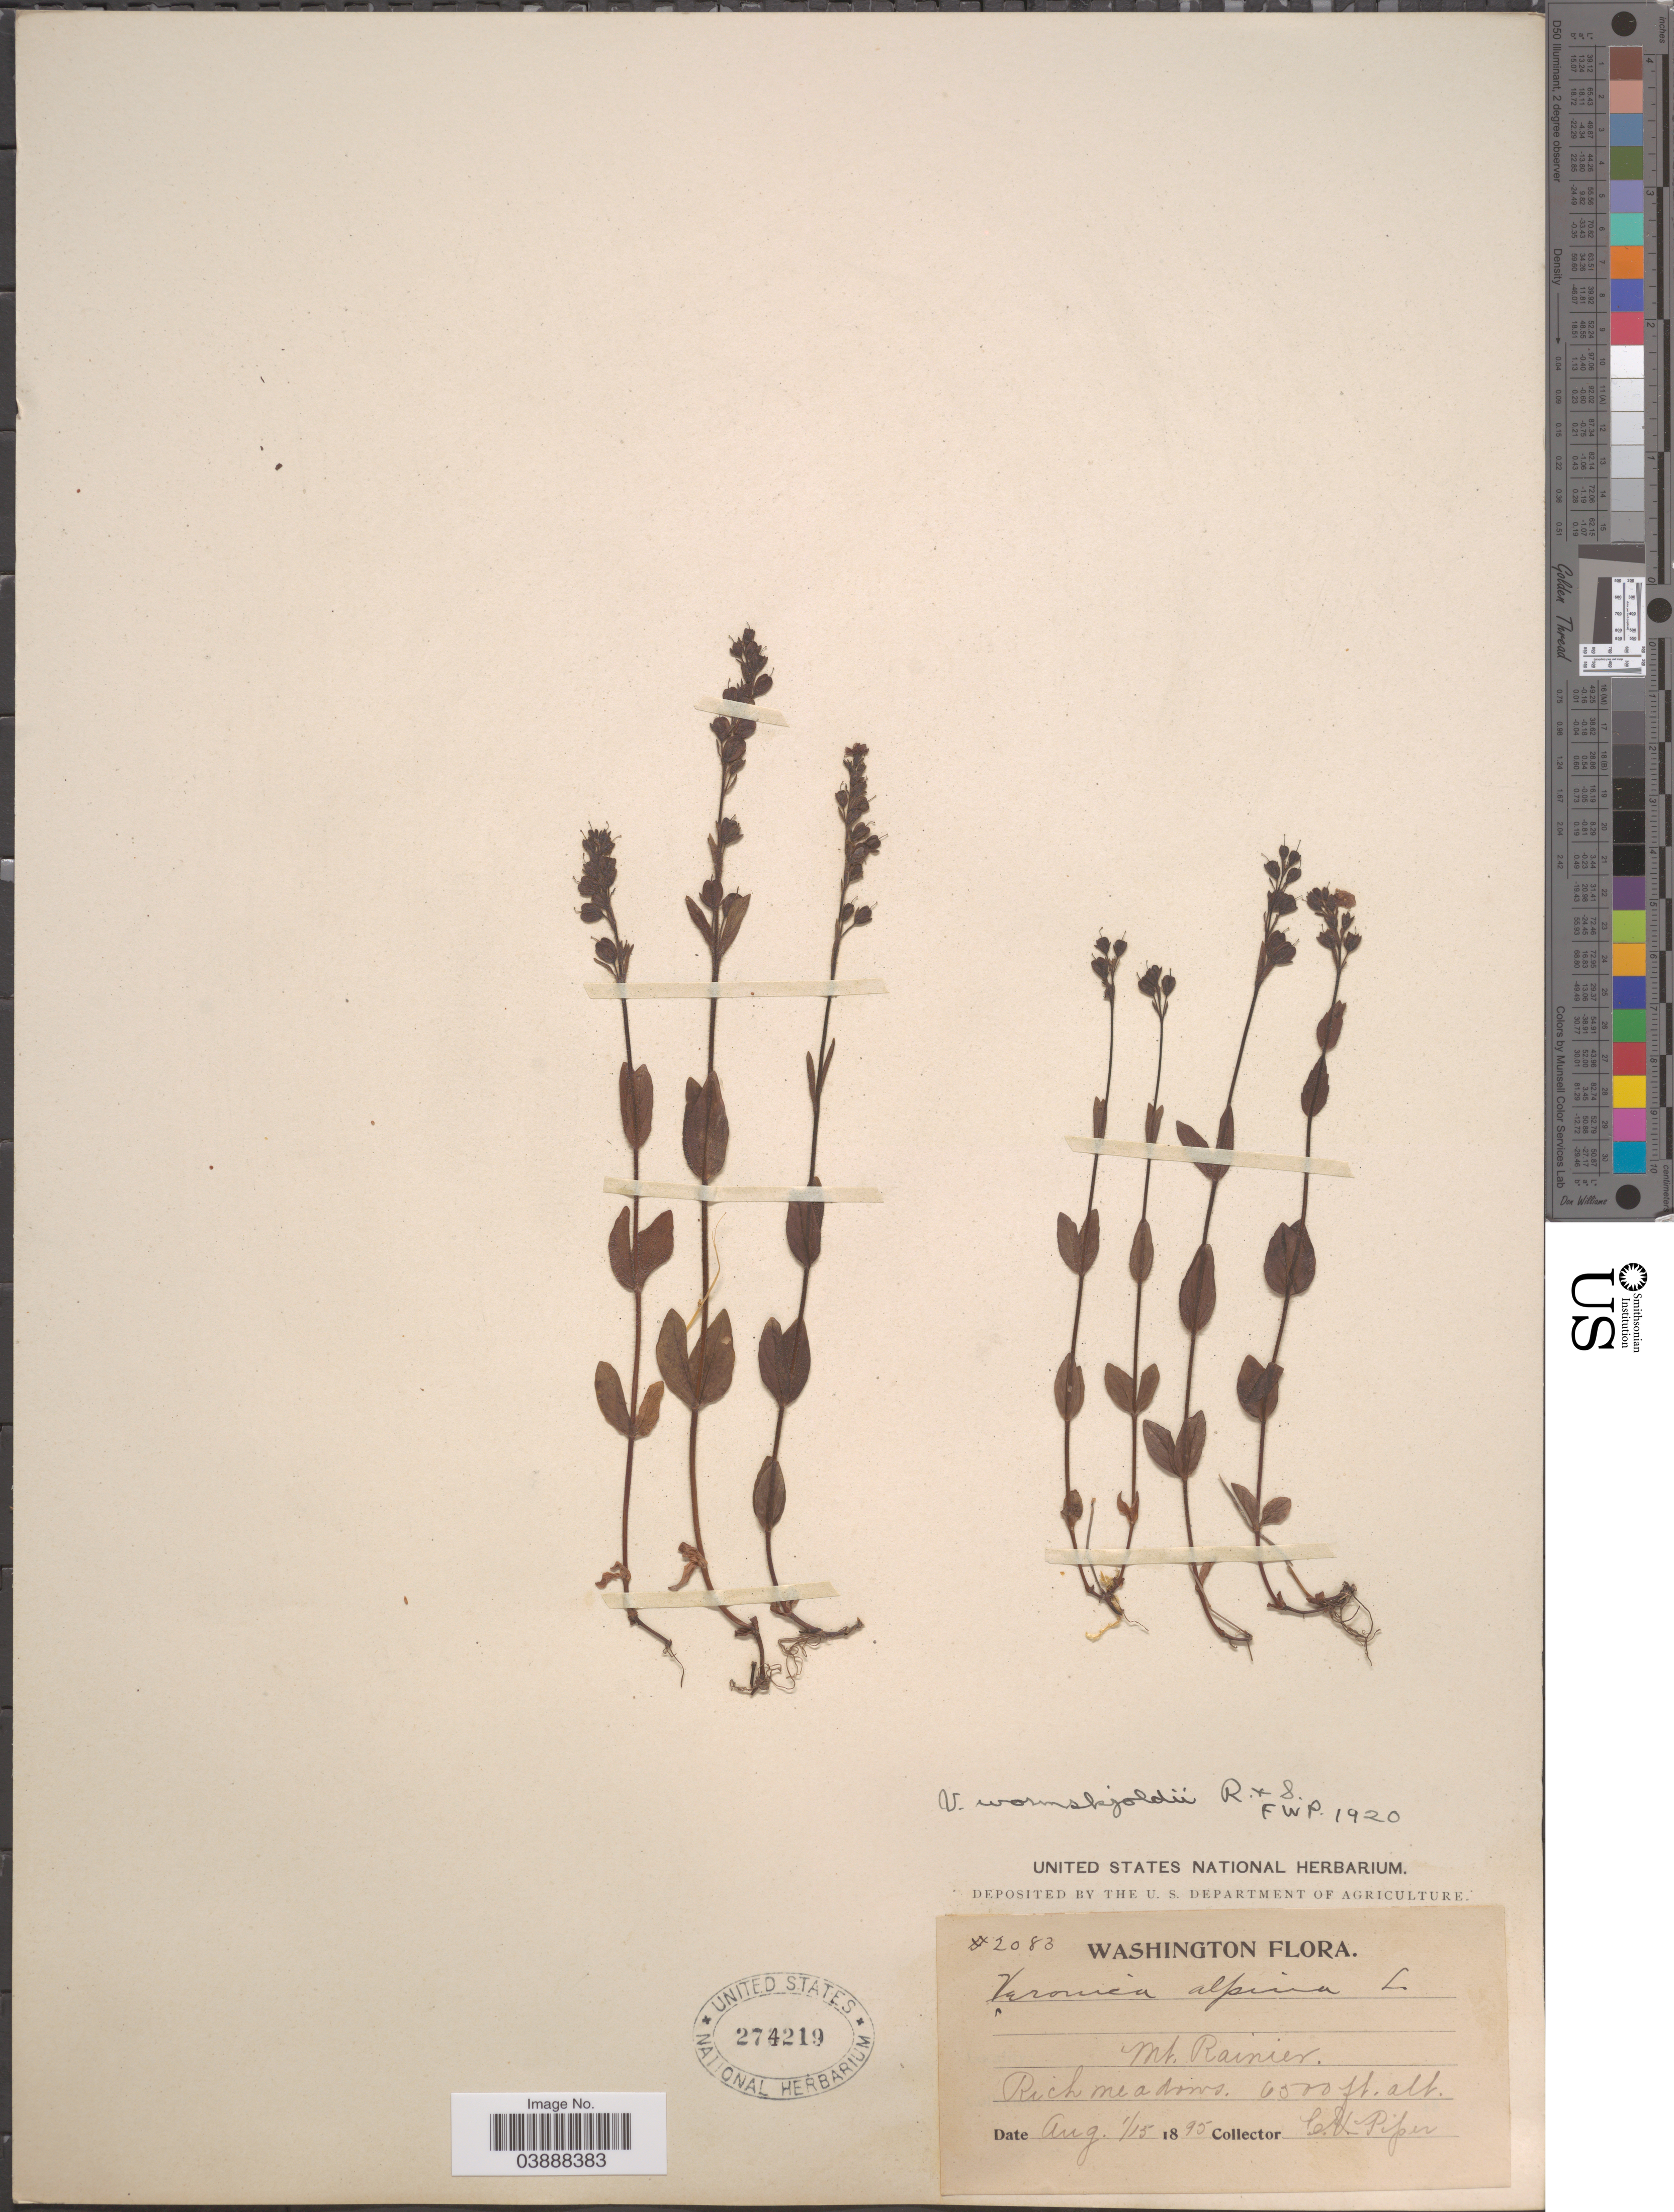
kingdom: Plantae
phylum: Tracheophyta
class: Magnoliopsida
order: Lamiales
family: Plantaginaceae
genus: Veronica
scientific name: Veronica wormskjoldii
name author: Roem. & Schult.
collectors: C. V. Piper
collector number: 2083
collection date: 1895-08-01/1895-08-15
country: United States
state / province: Washington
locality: Mt. Rainier.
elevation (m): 1981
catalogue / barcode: US 274219